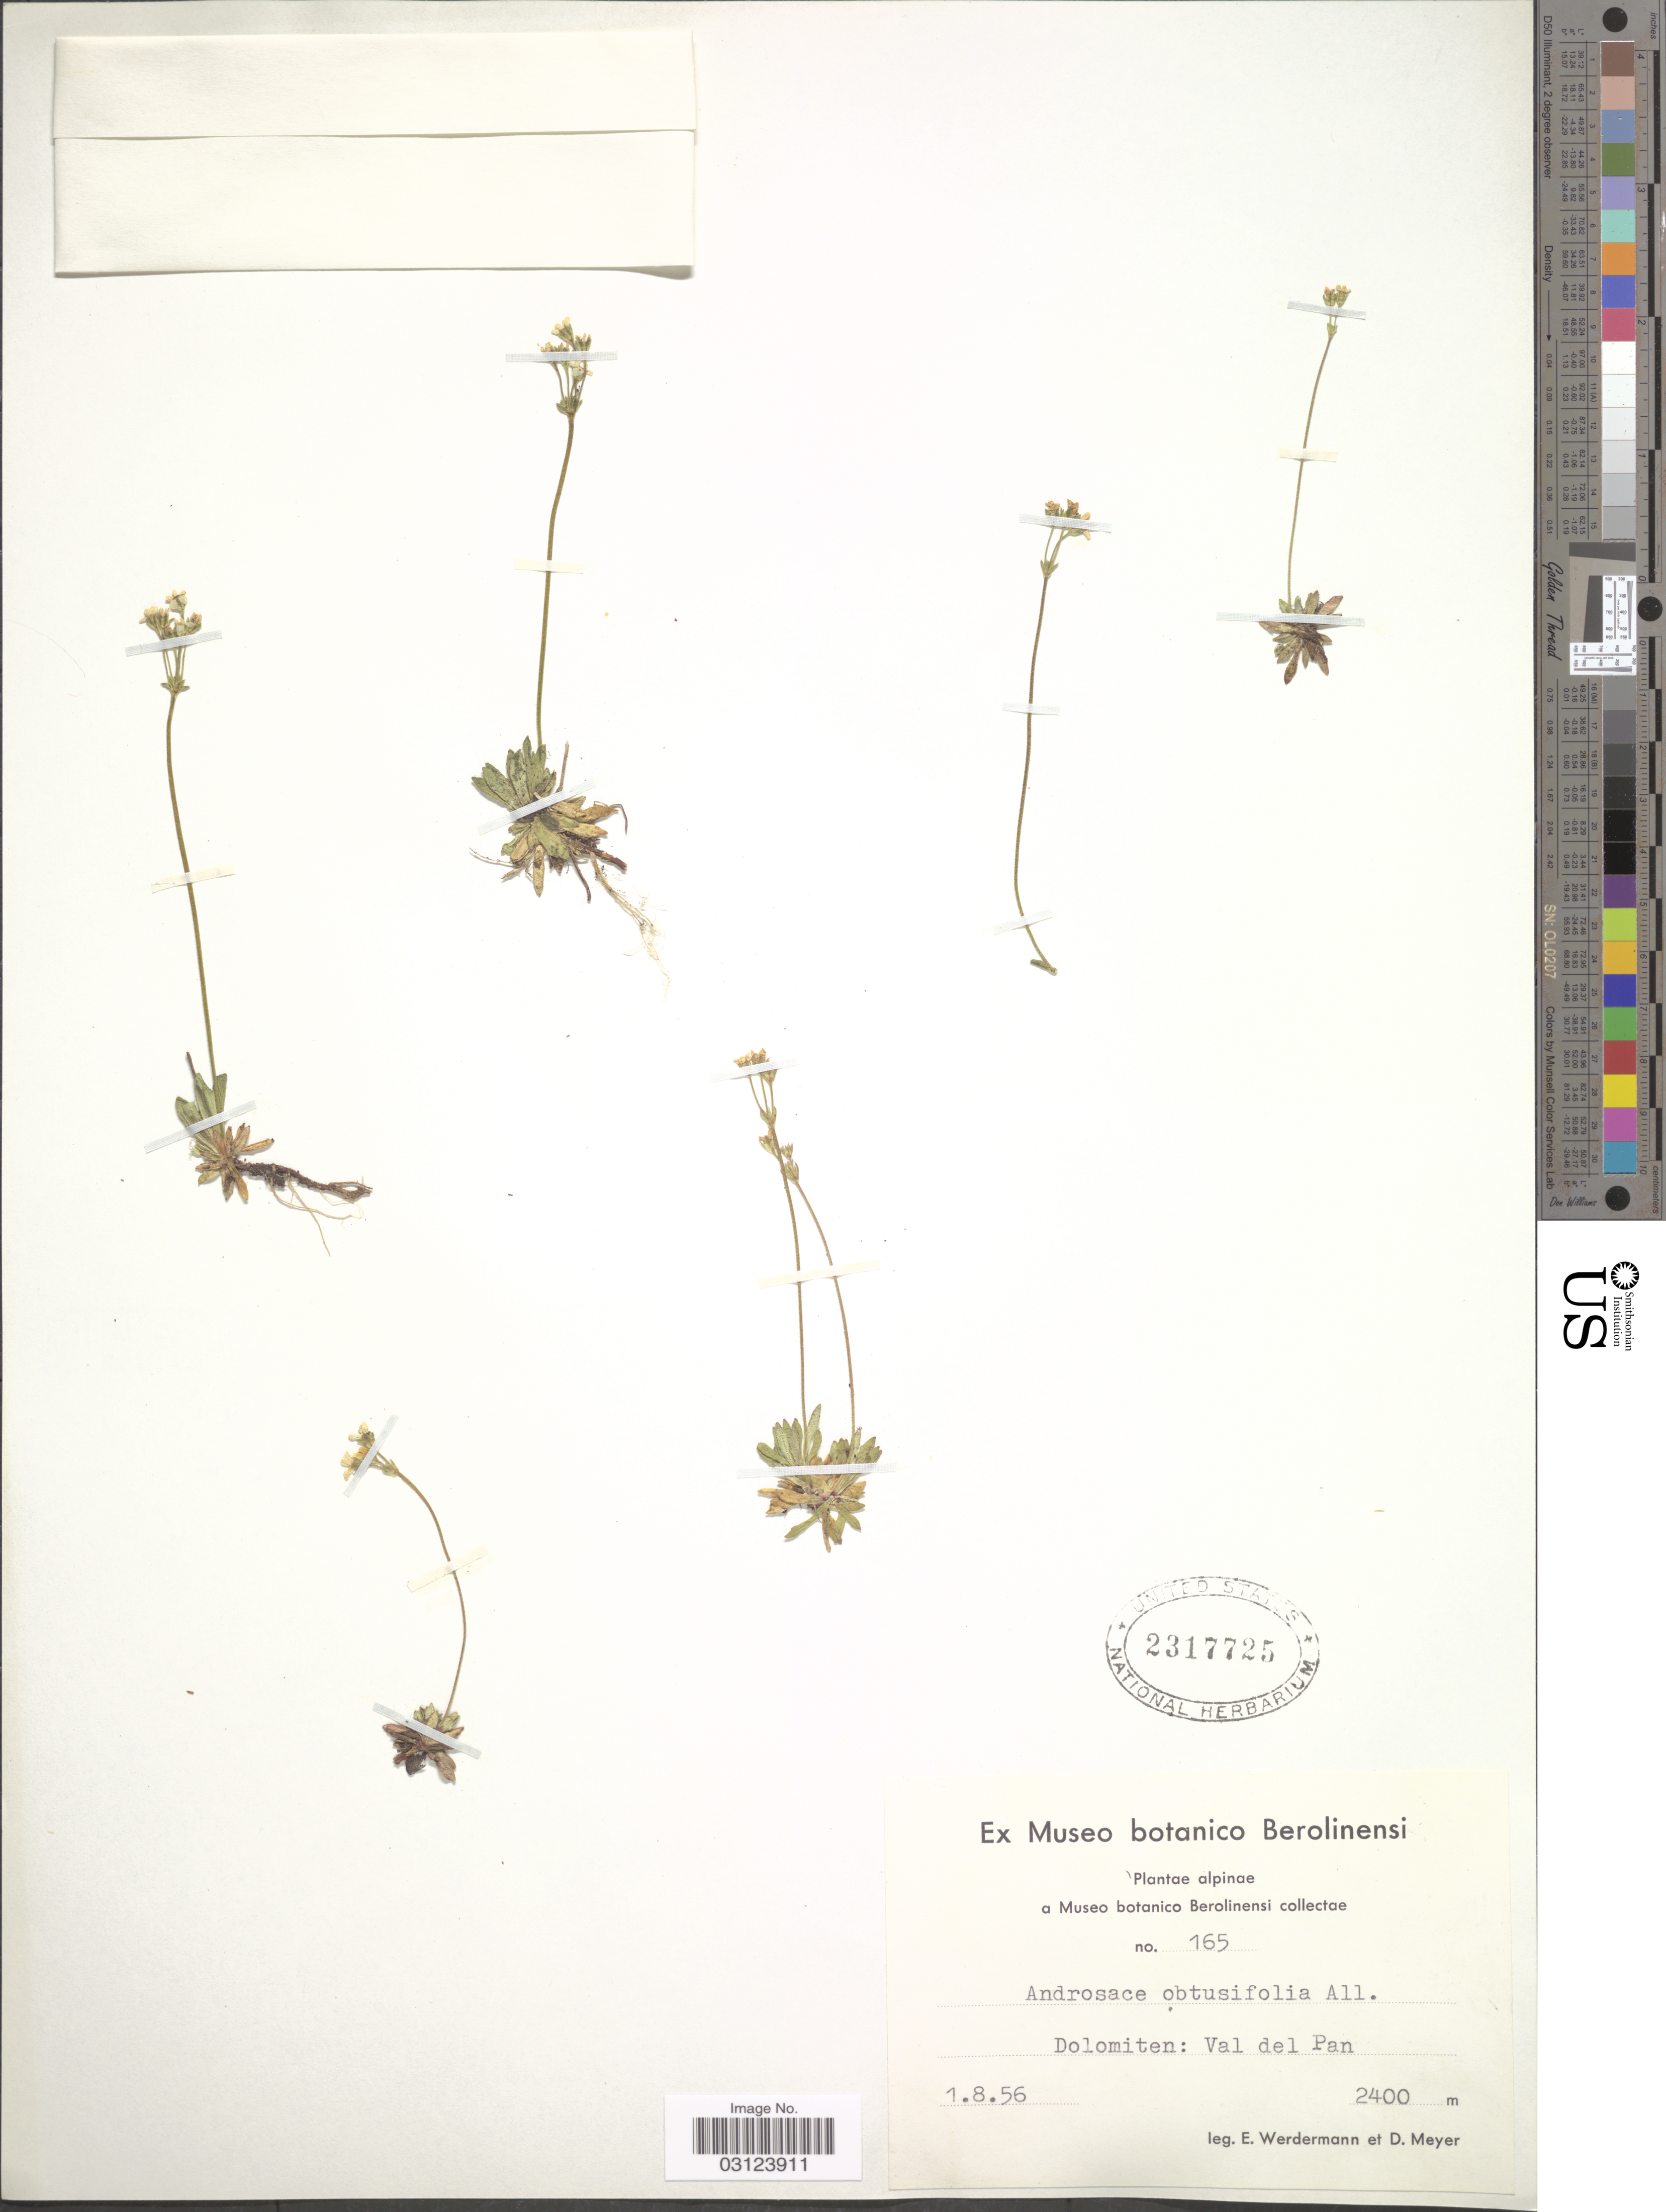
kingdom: Plantae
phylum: Tracheophyta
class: Magnoliopsida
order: Ericales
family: Primulaceae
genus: Androsace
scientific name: Androsace obtusifolia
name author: All.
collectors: E. Werdermann & D. Meyer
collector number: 165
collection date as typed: Transcribed d/m/y: 1/8/56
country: Italy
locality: Alpinae, Dolomiten: Val del Pan.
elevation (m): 2400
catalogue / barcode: US 2317725